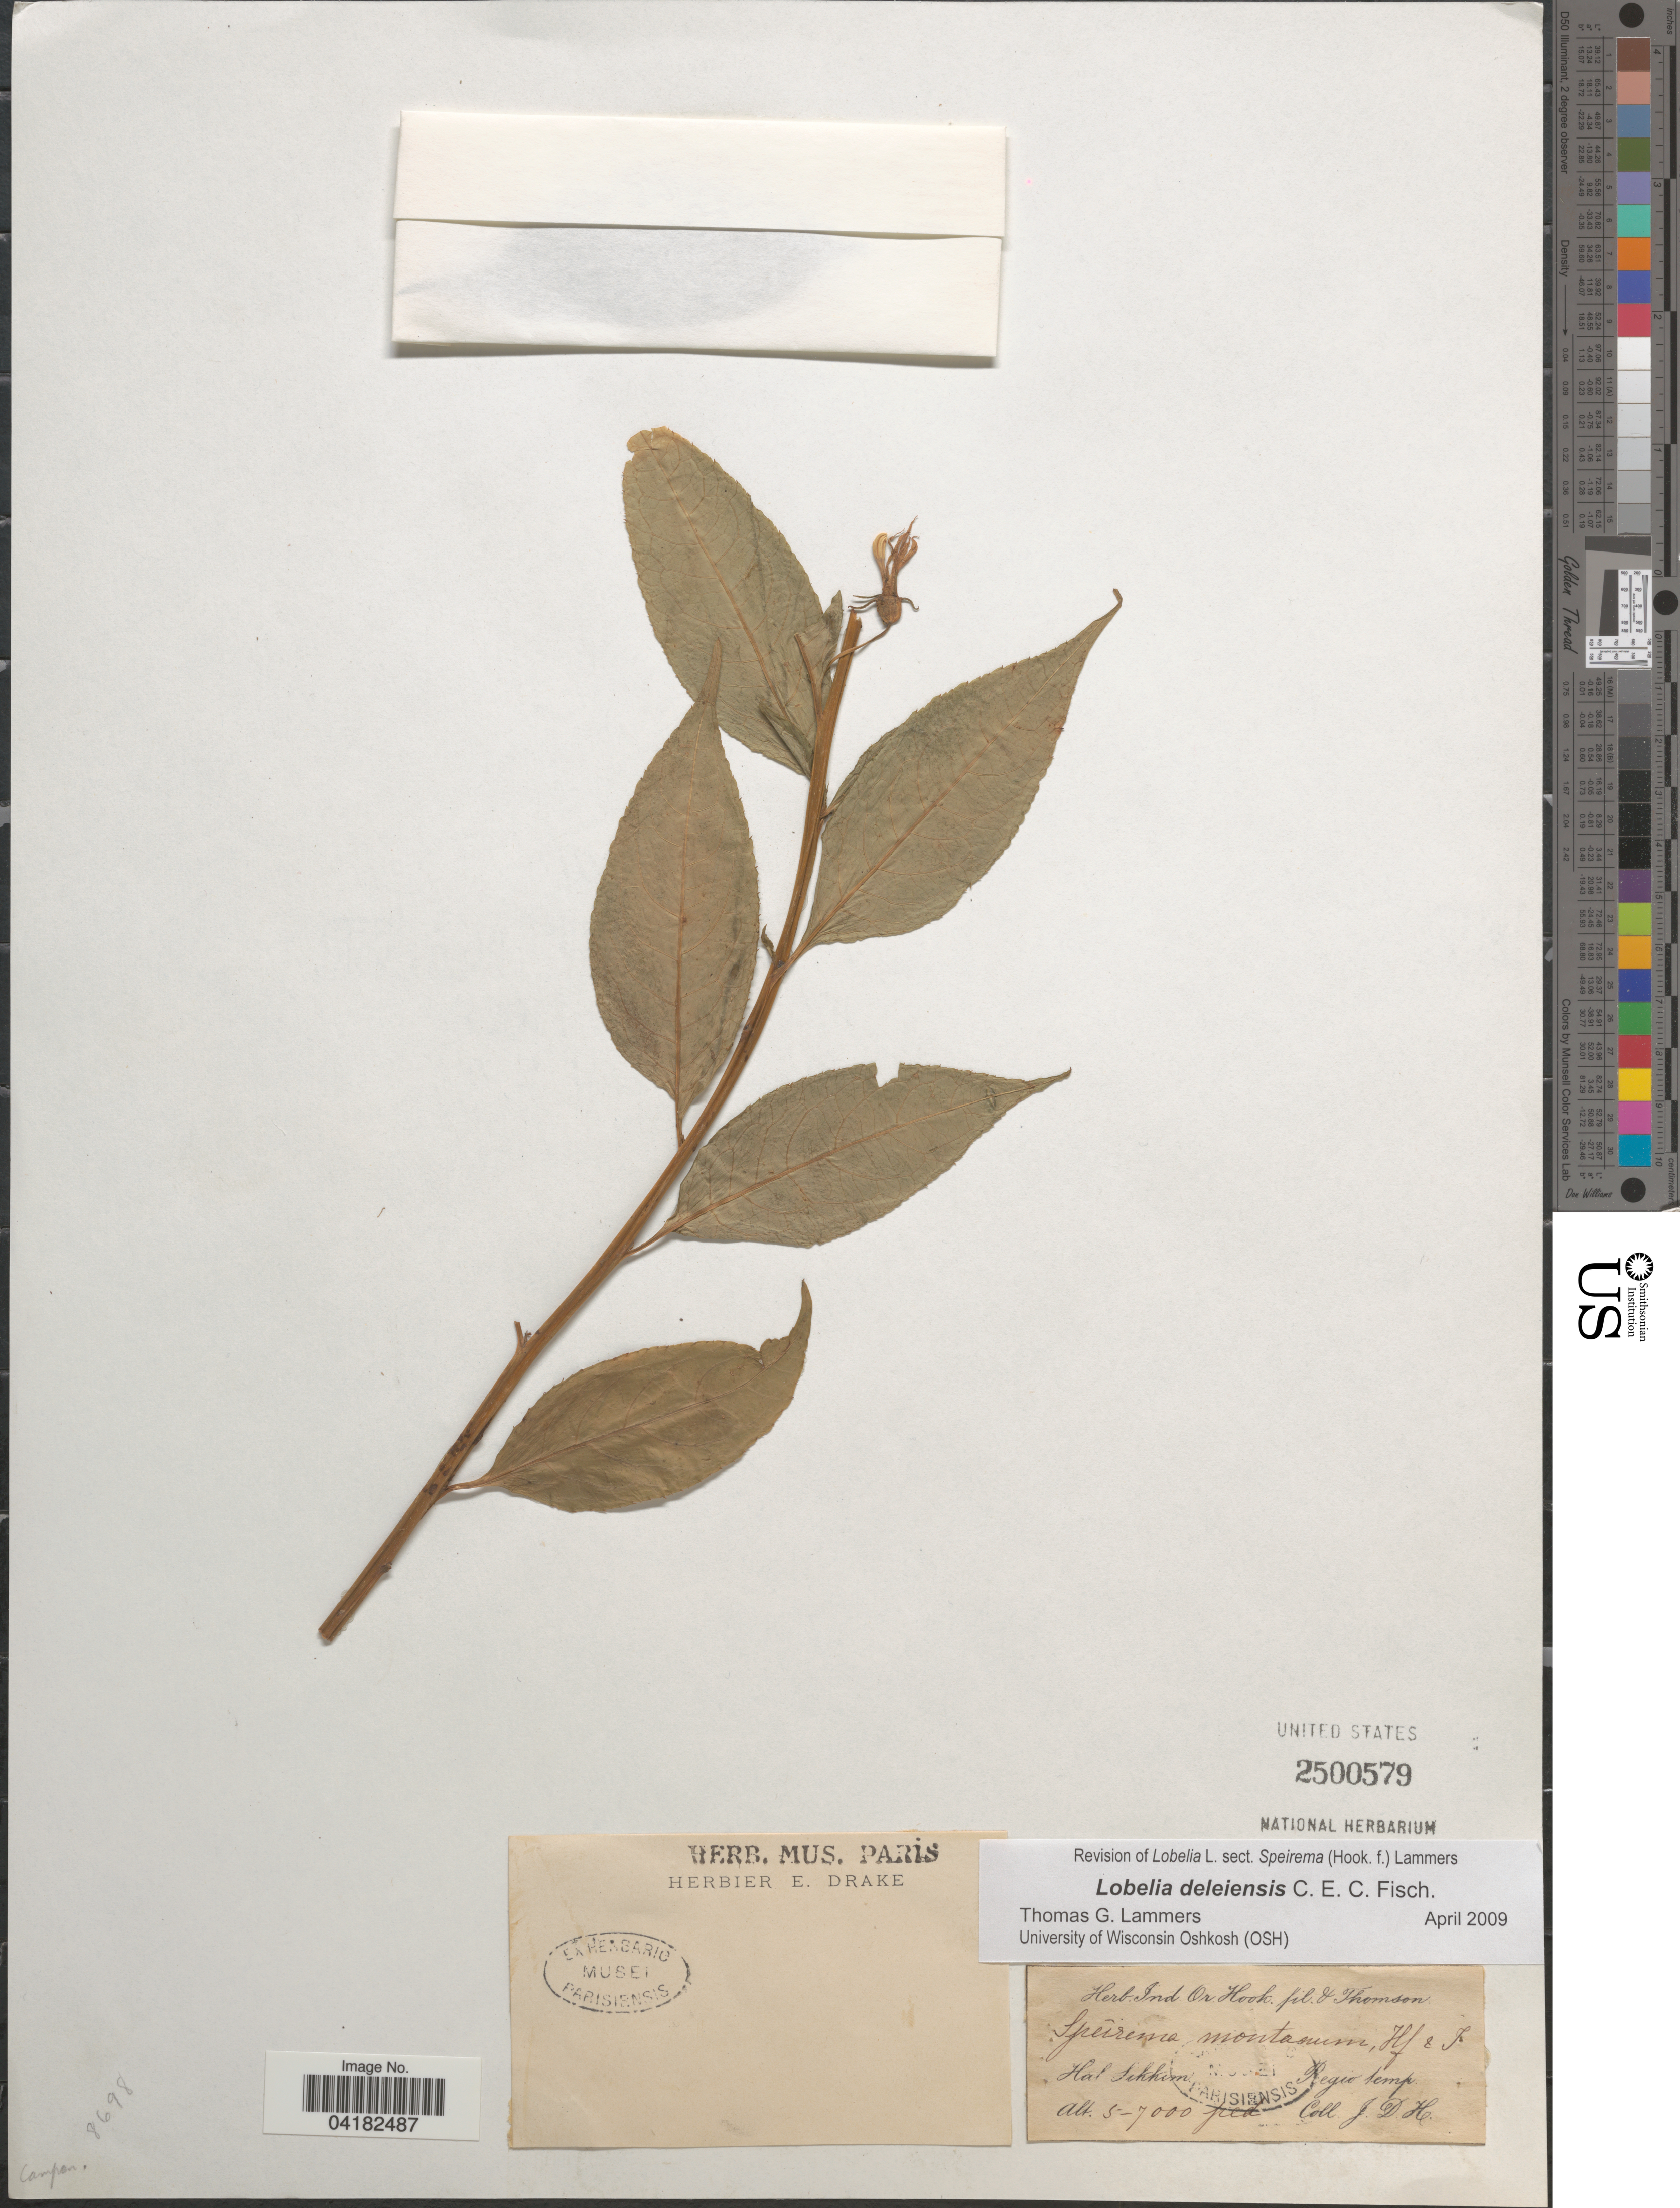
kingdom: Plantae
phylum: Tracheophyta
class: Magnoliopsida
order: Asterales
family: Campanulaceae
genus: Lobelia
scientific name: Lobelia deleiensis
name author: C.E.C. Fisch.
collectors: J. D. Hooker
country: India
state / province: Sikkim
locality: Regio temp.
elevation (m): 1524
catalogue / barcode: US 2500579